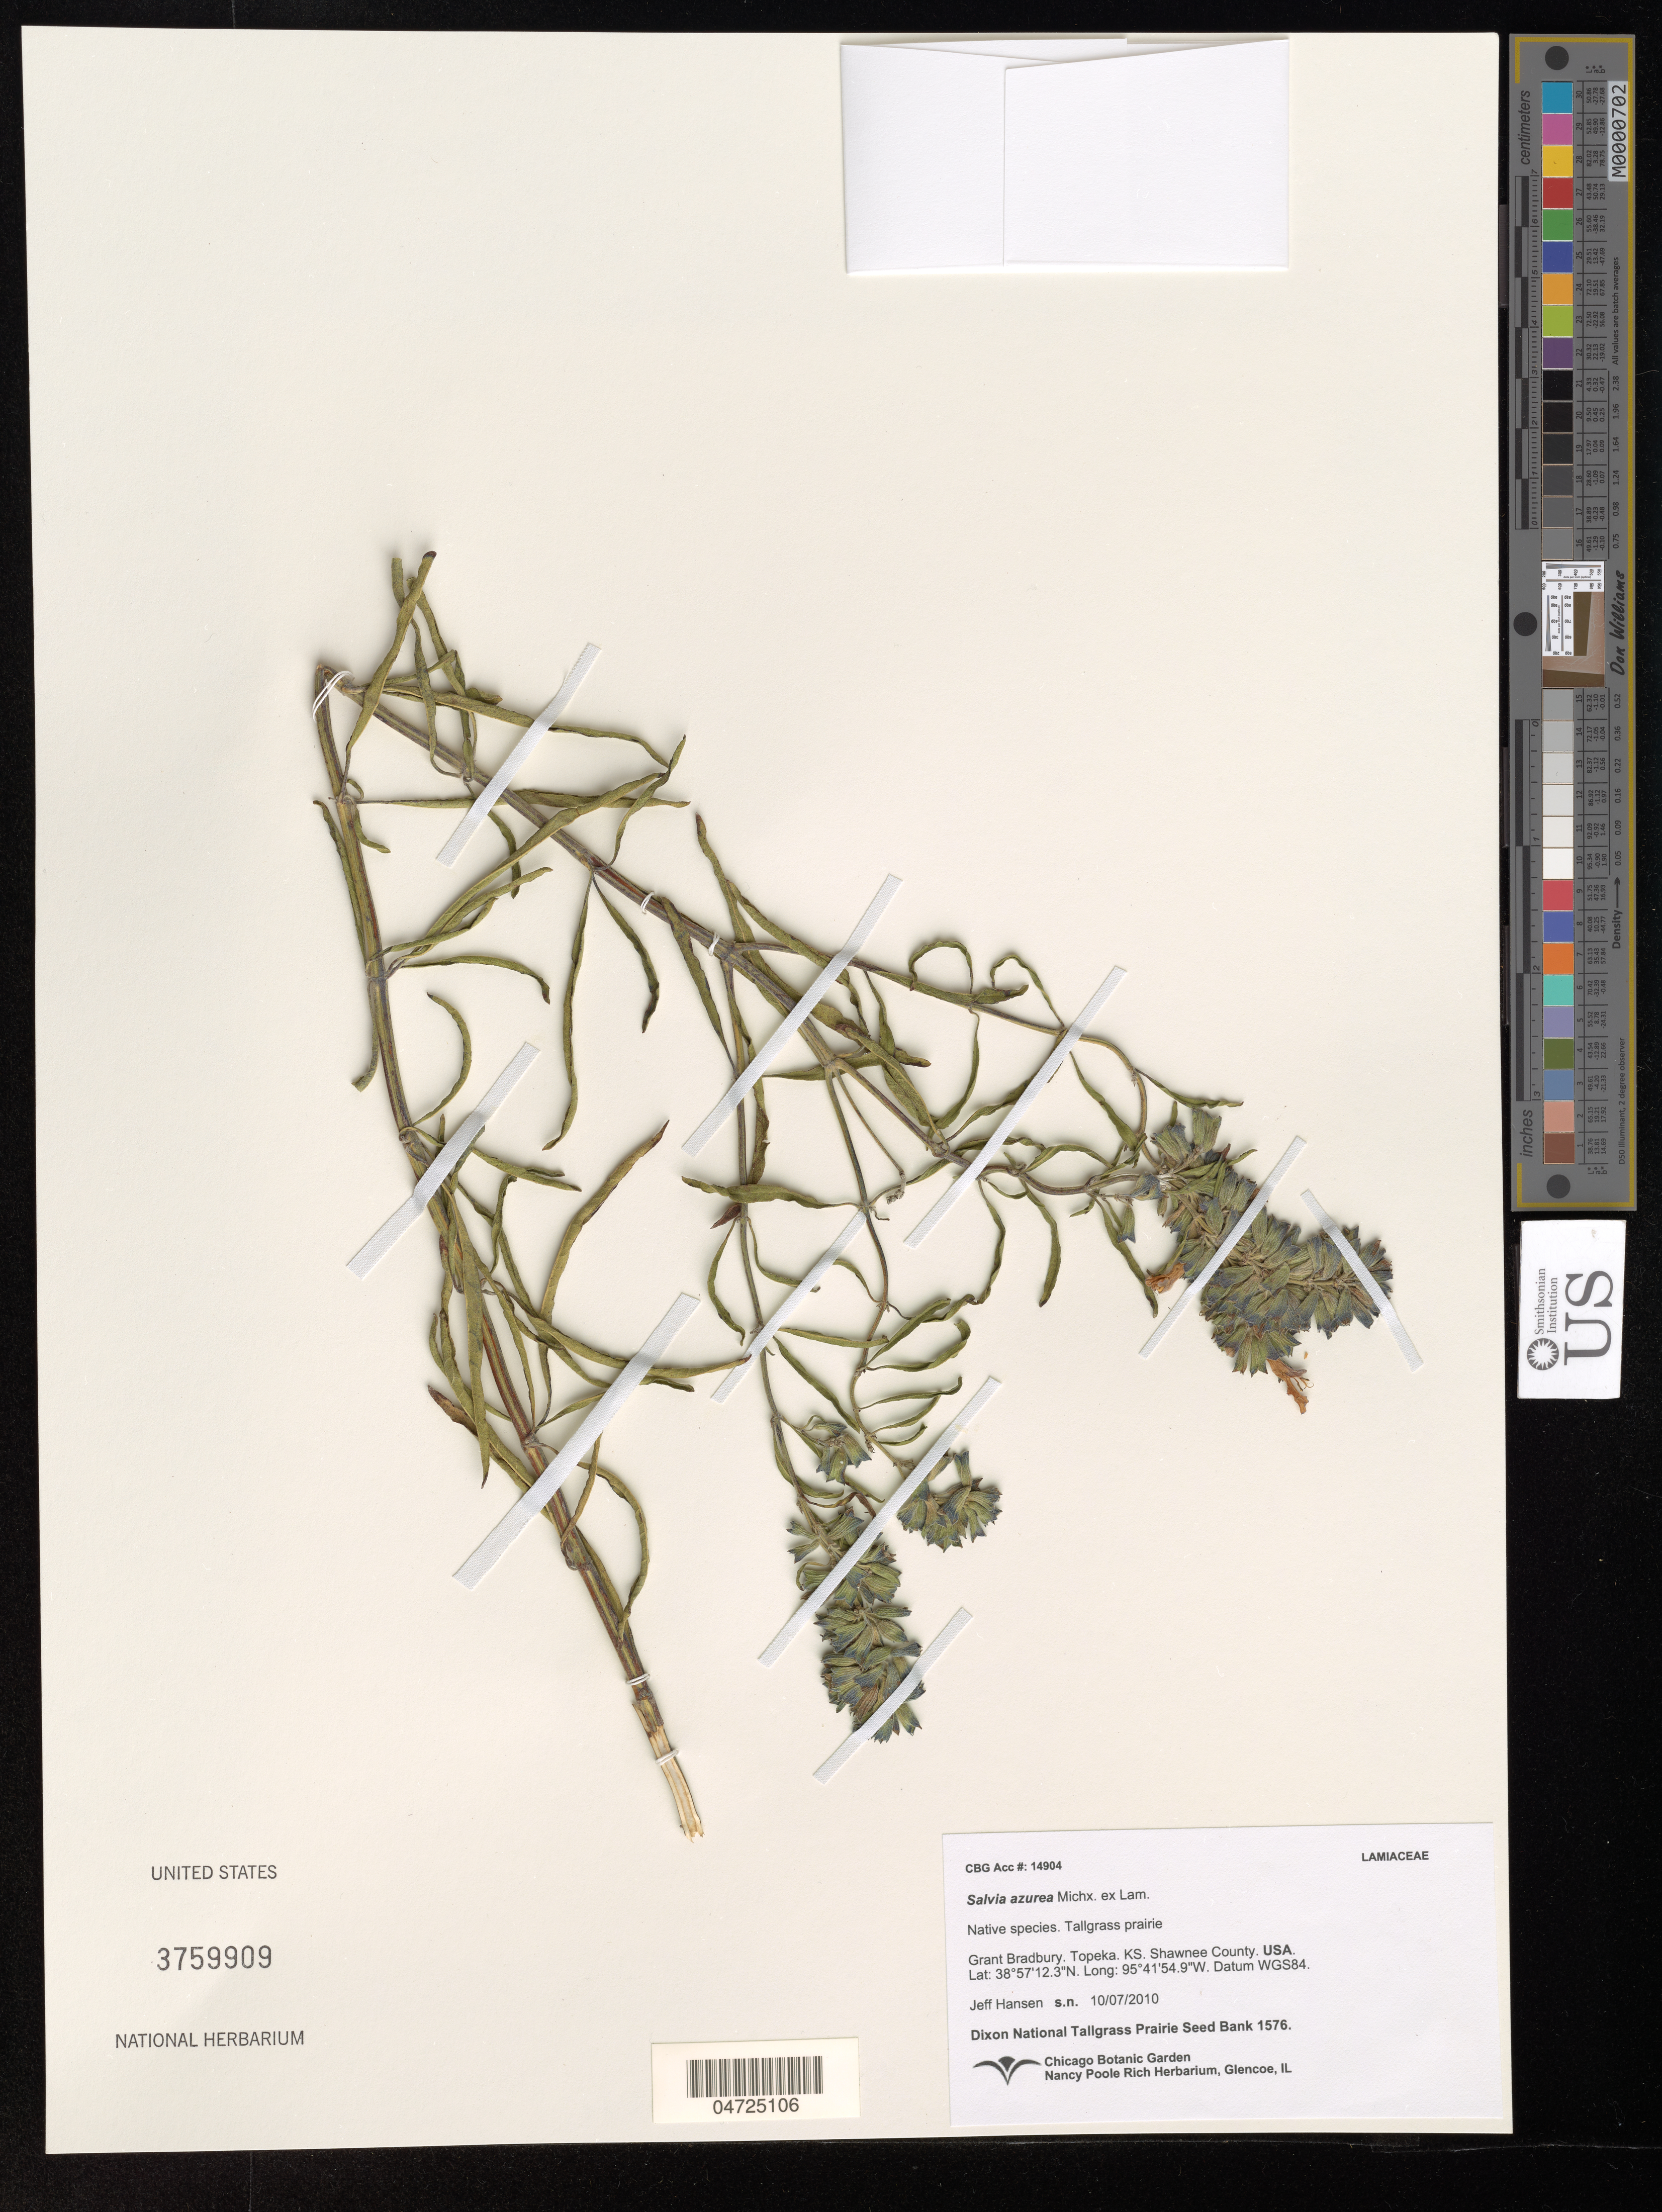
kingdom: Plantae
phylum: Tracheophyta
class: Magnoliopsida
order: Lamiales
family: Lamiaceae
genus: Salvia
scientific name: Salvia azurea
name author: Michx. ex Vahl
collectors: J. Hansen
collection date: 2010-10-07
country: United States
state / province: Kansas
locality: Grant Bradbury. Topeka. Shawnee County. Datum WGS84.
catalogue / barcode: US 3759909